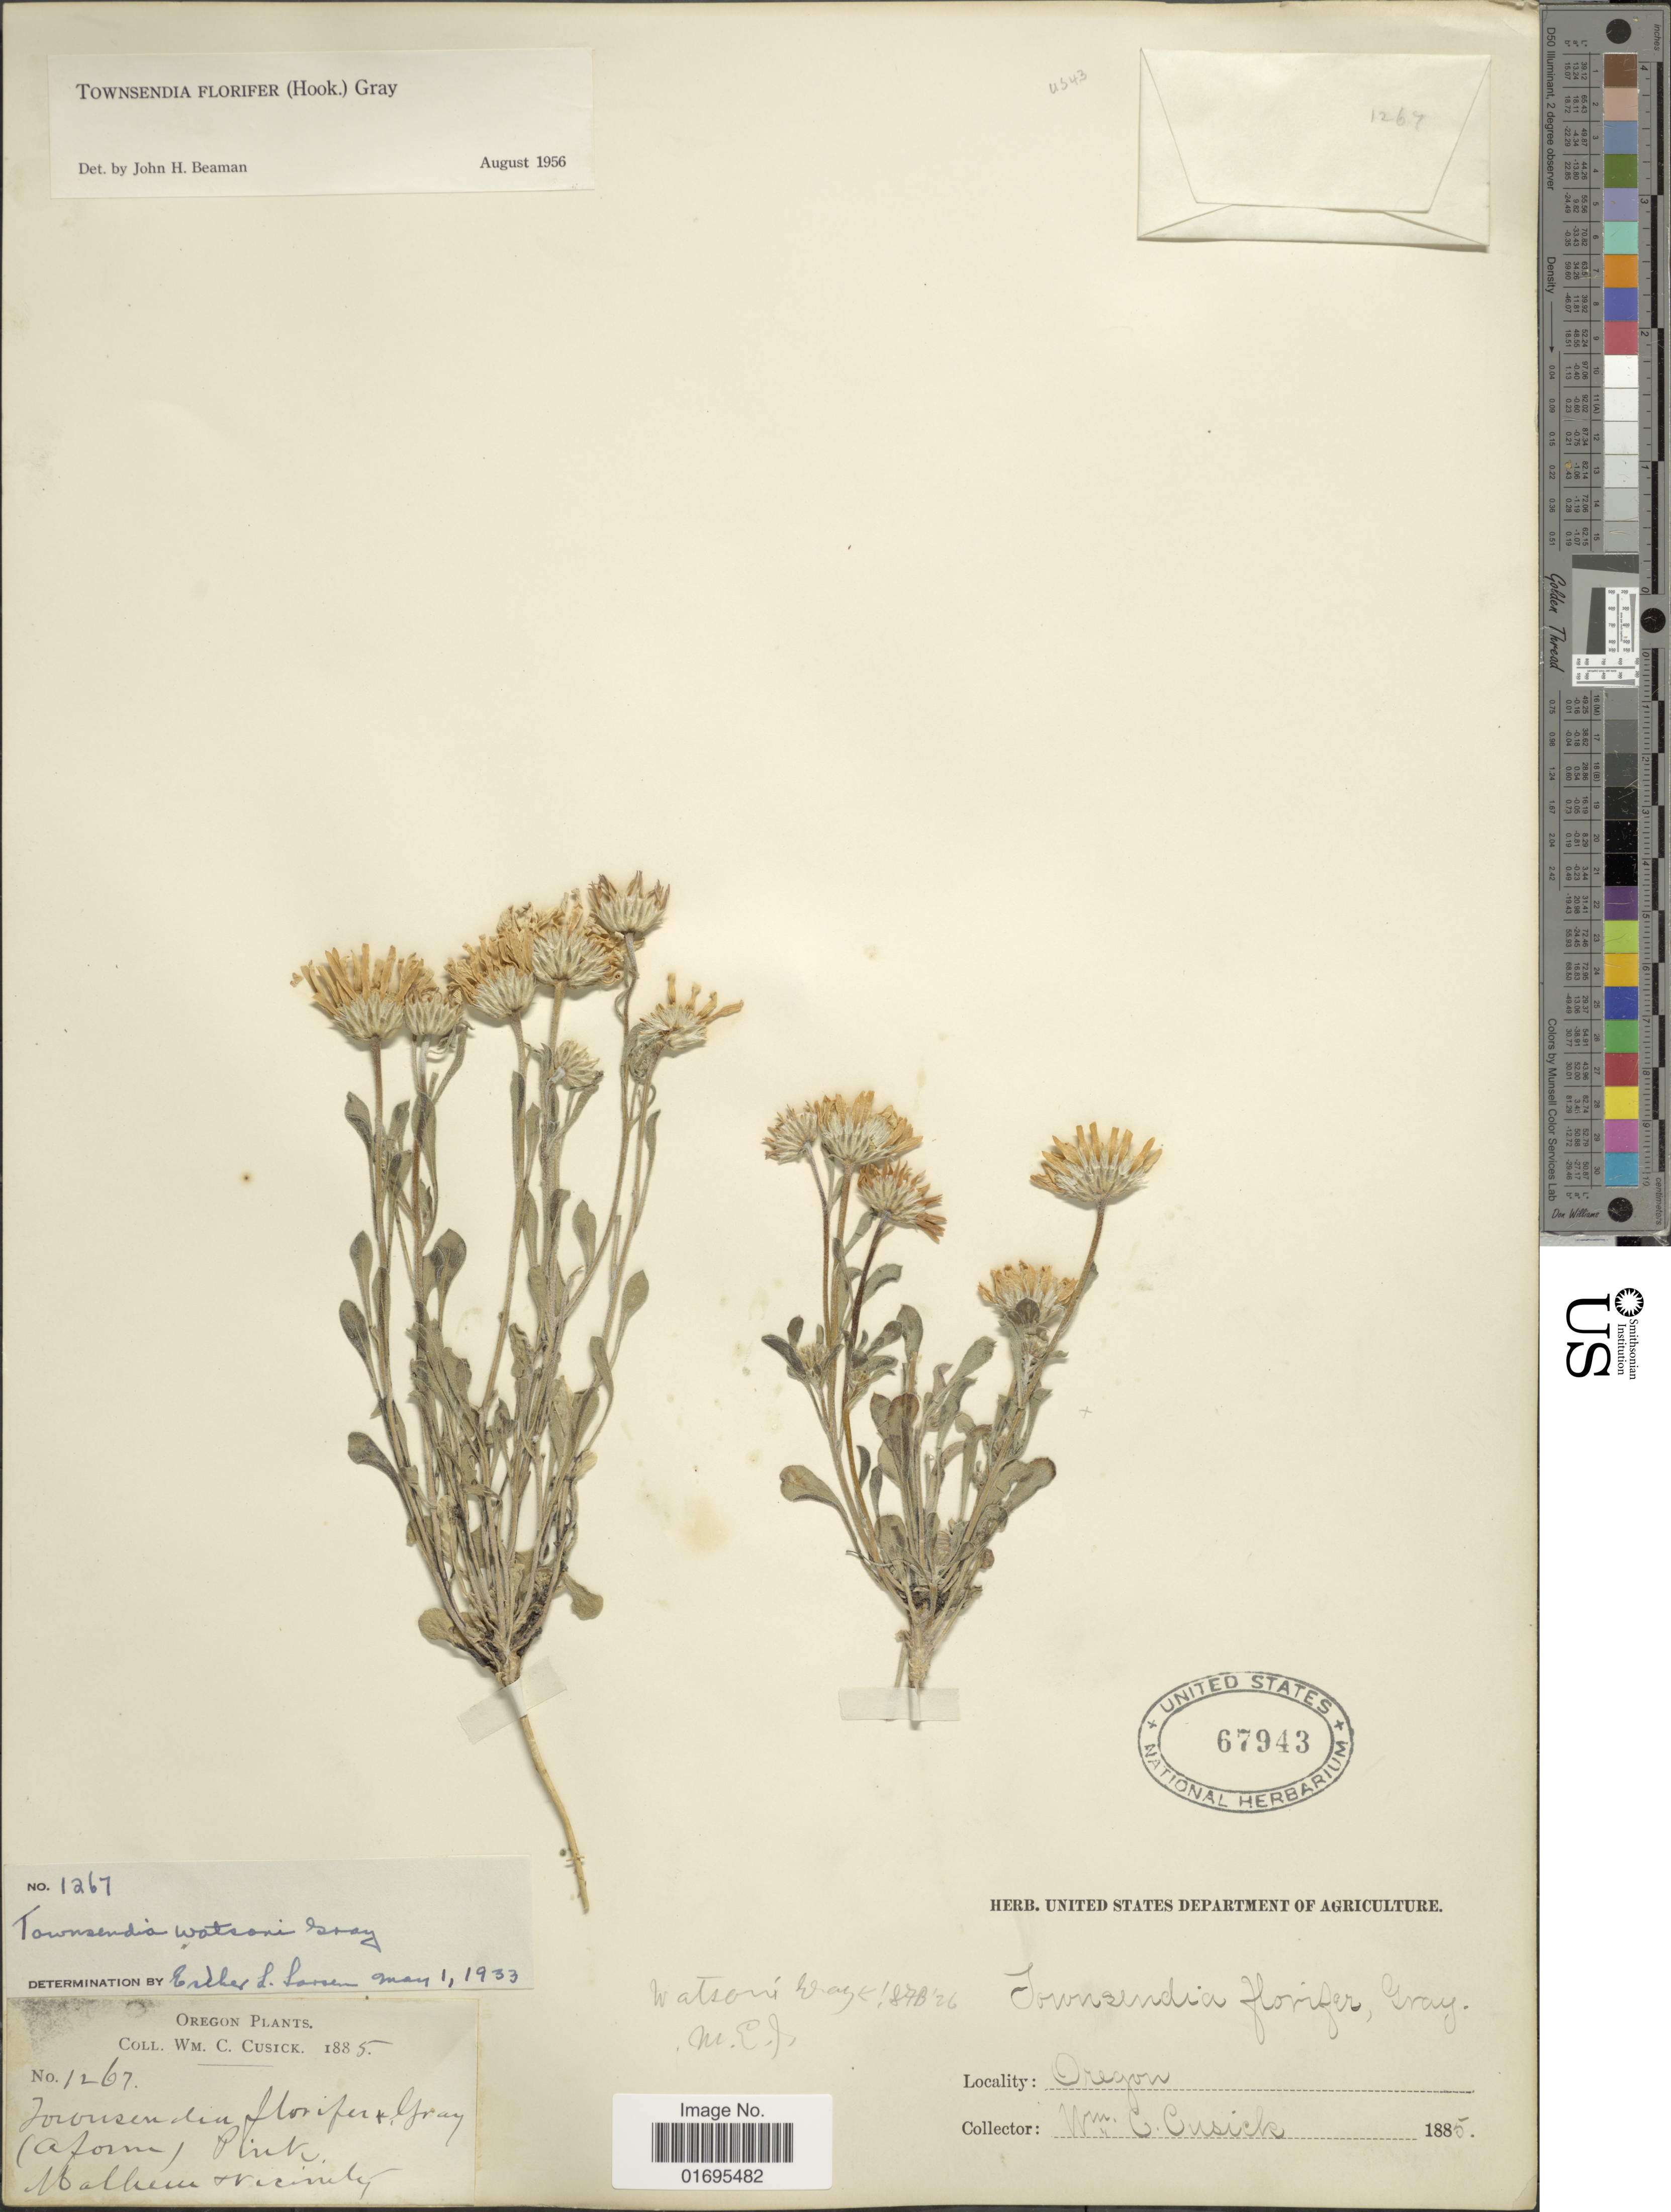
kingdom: Plantae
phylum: Tracheophyta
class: Magnoliopsida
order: Asterales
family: Asteraceae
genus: Townsendia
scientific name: Townsendia florifer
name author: (Hook.) A. Gray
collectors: W. C. Cusick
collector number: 1267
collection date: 1885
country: United States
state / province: Oregon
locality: Malheur & vicinity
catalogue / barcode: US 67943